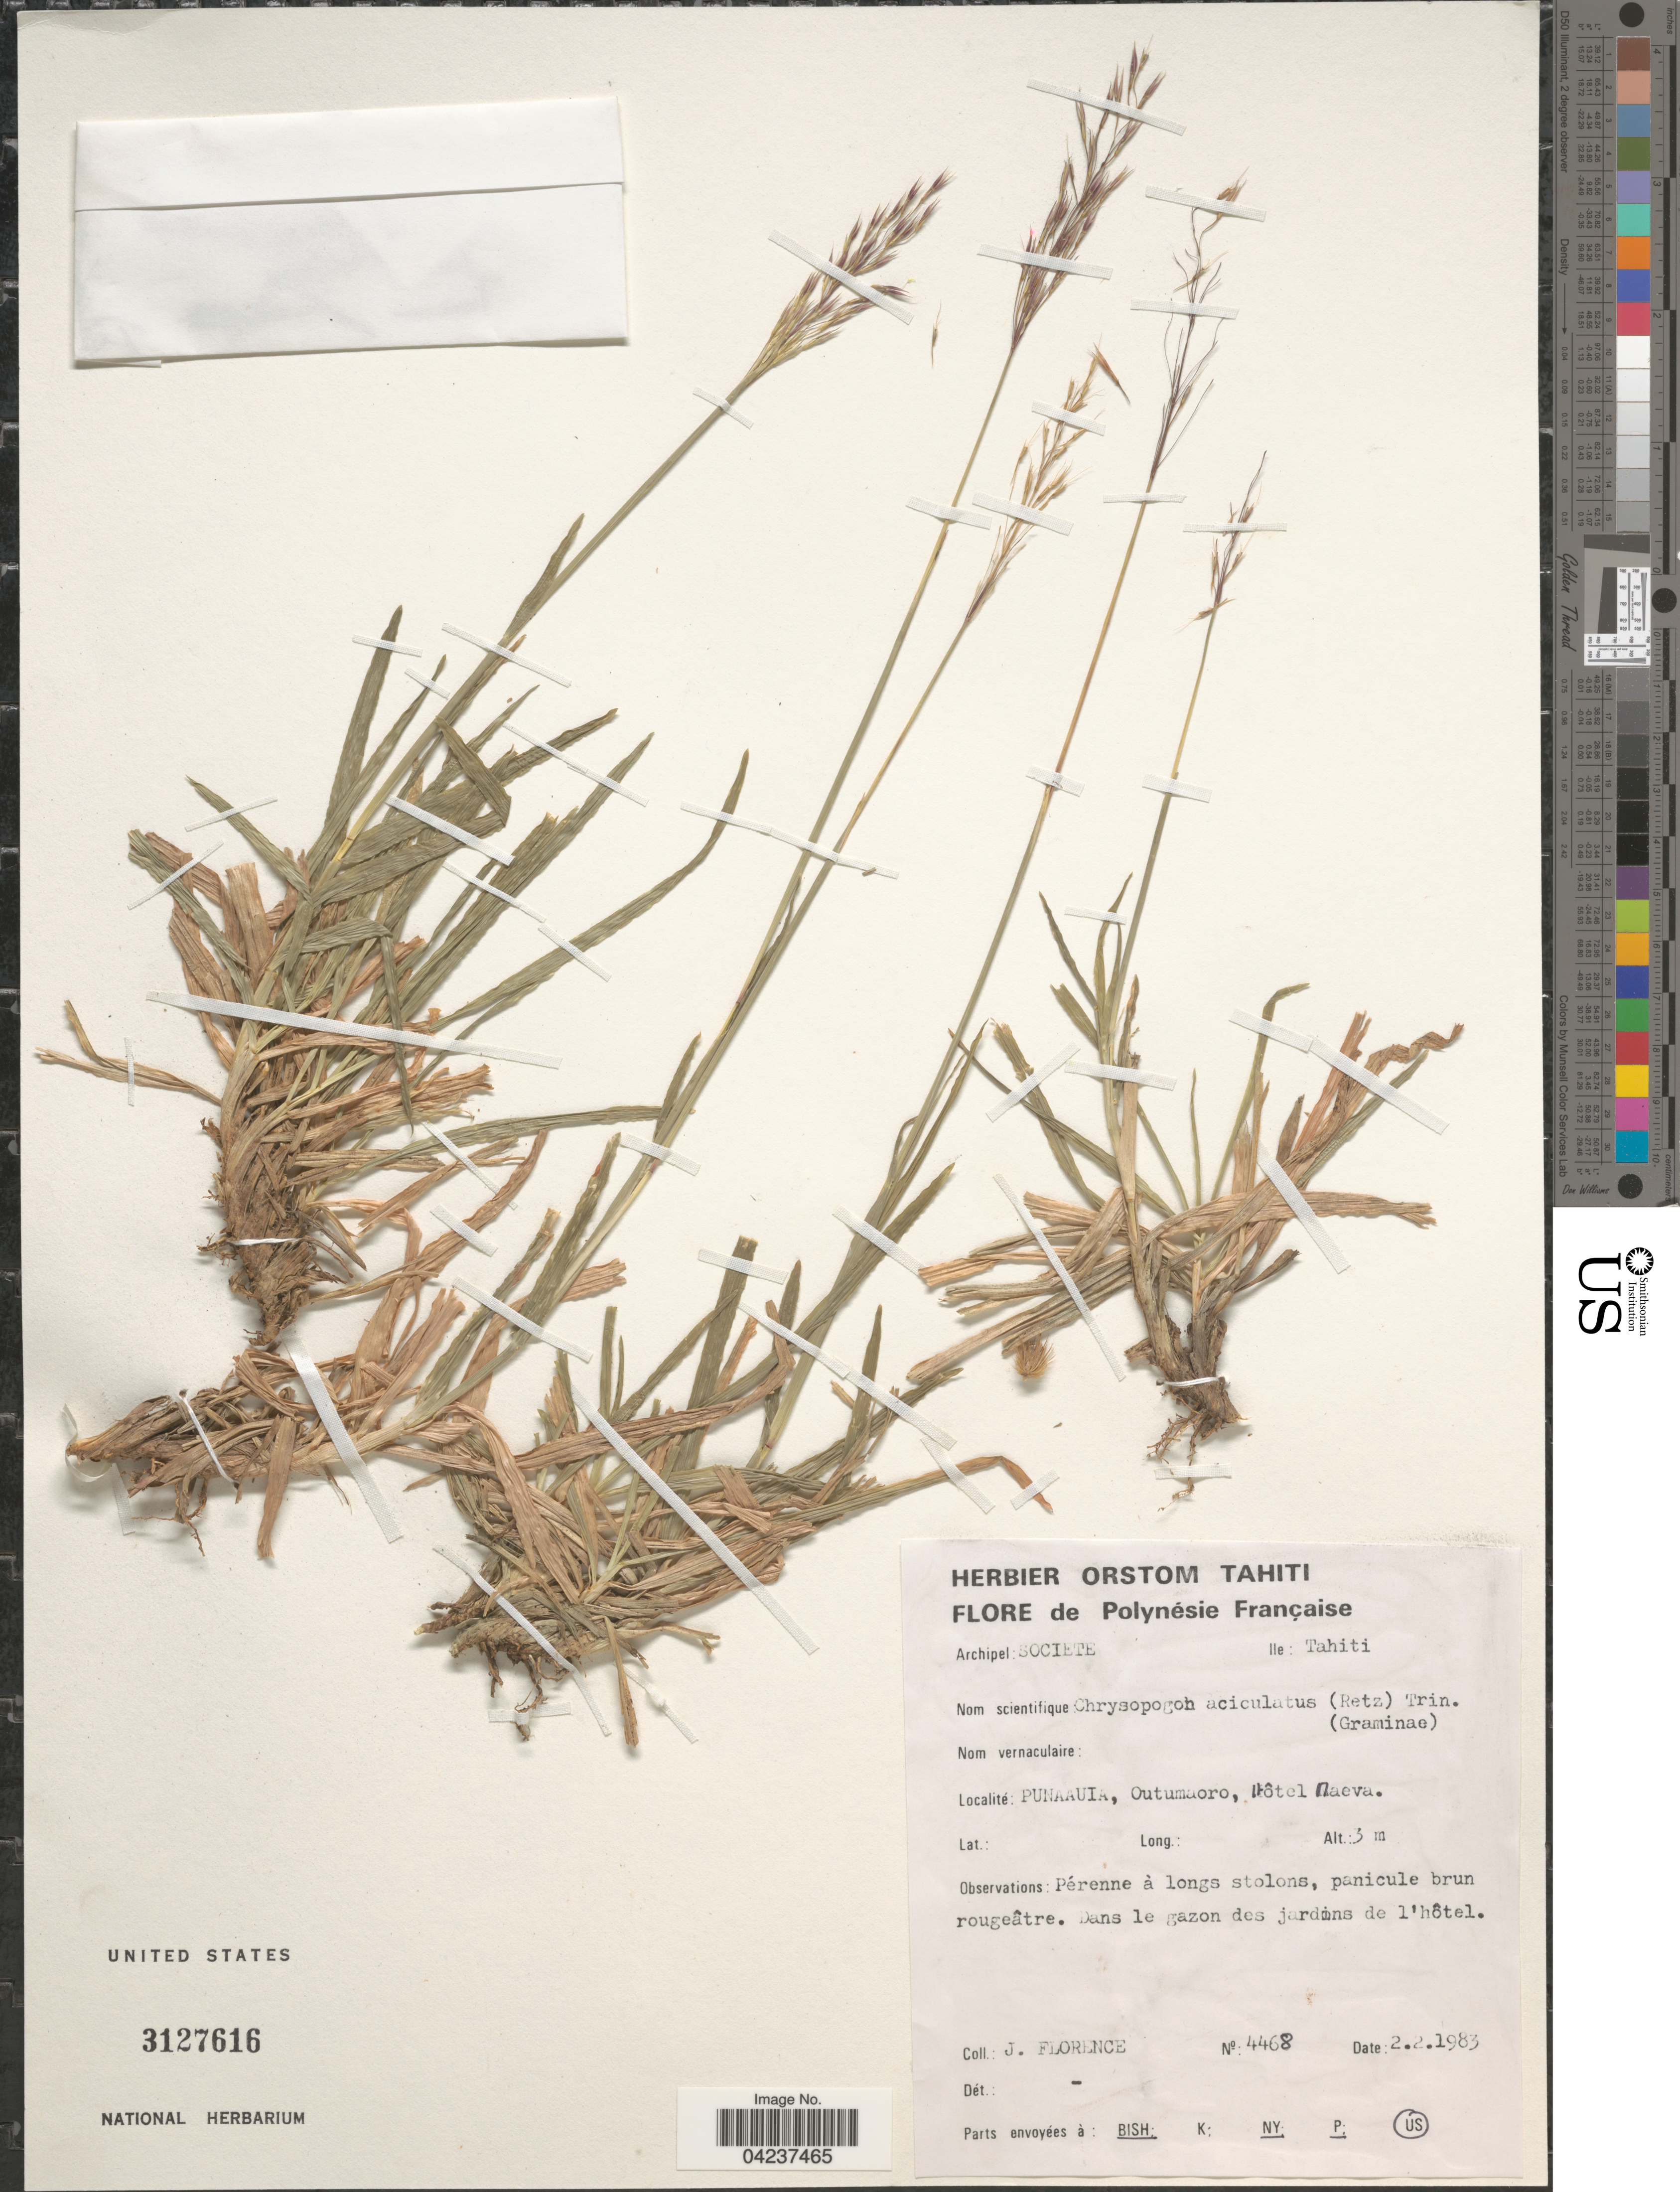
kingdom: Plantae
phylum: Tracheophyta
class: Liliopsida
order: Poales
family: Poaceae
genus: Chrysopogon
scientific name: Chrysopogon aciculatus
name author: (Retz.) Trin.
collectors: J. Florence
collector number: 4468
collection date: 1983-02-02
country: French Polynesia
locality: Archipel: Societe. Ile: Tahiti. Punaauia, Outumaoro, Hôtel Naeva.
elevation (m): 3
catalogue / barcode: US 3127616